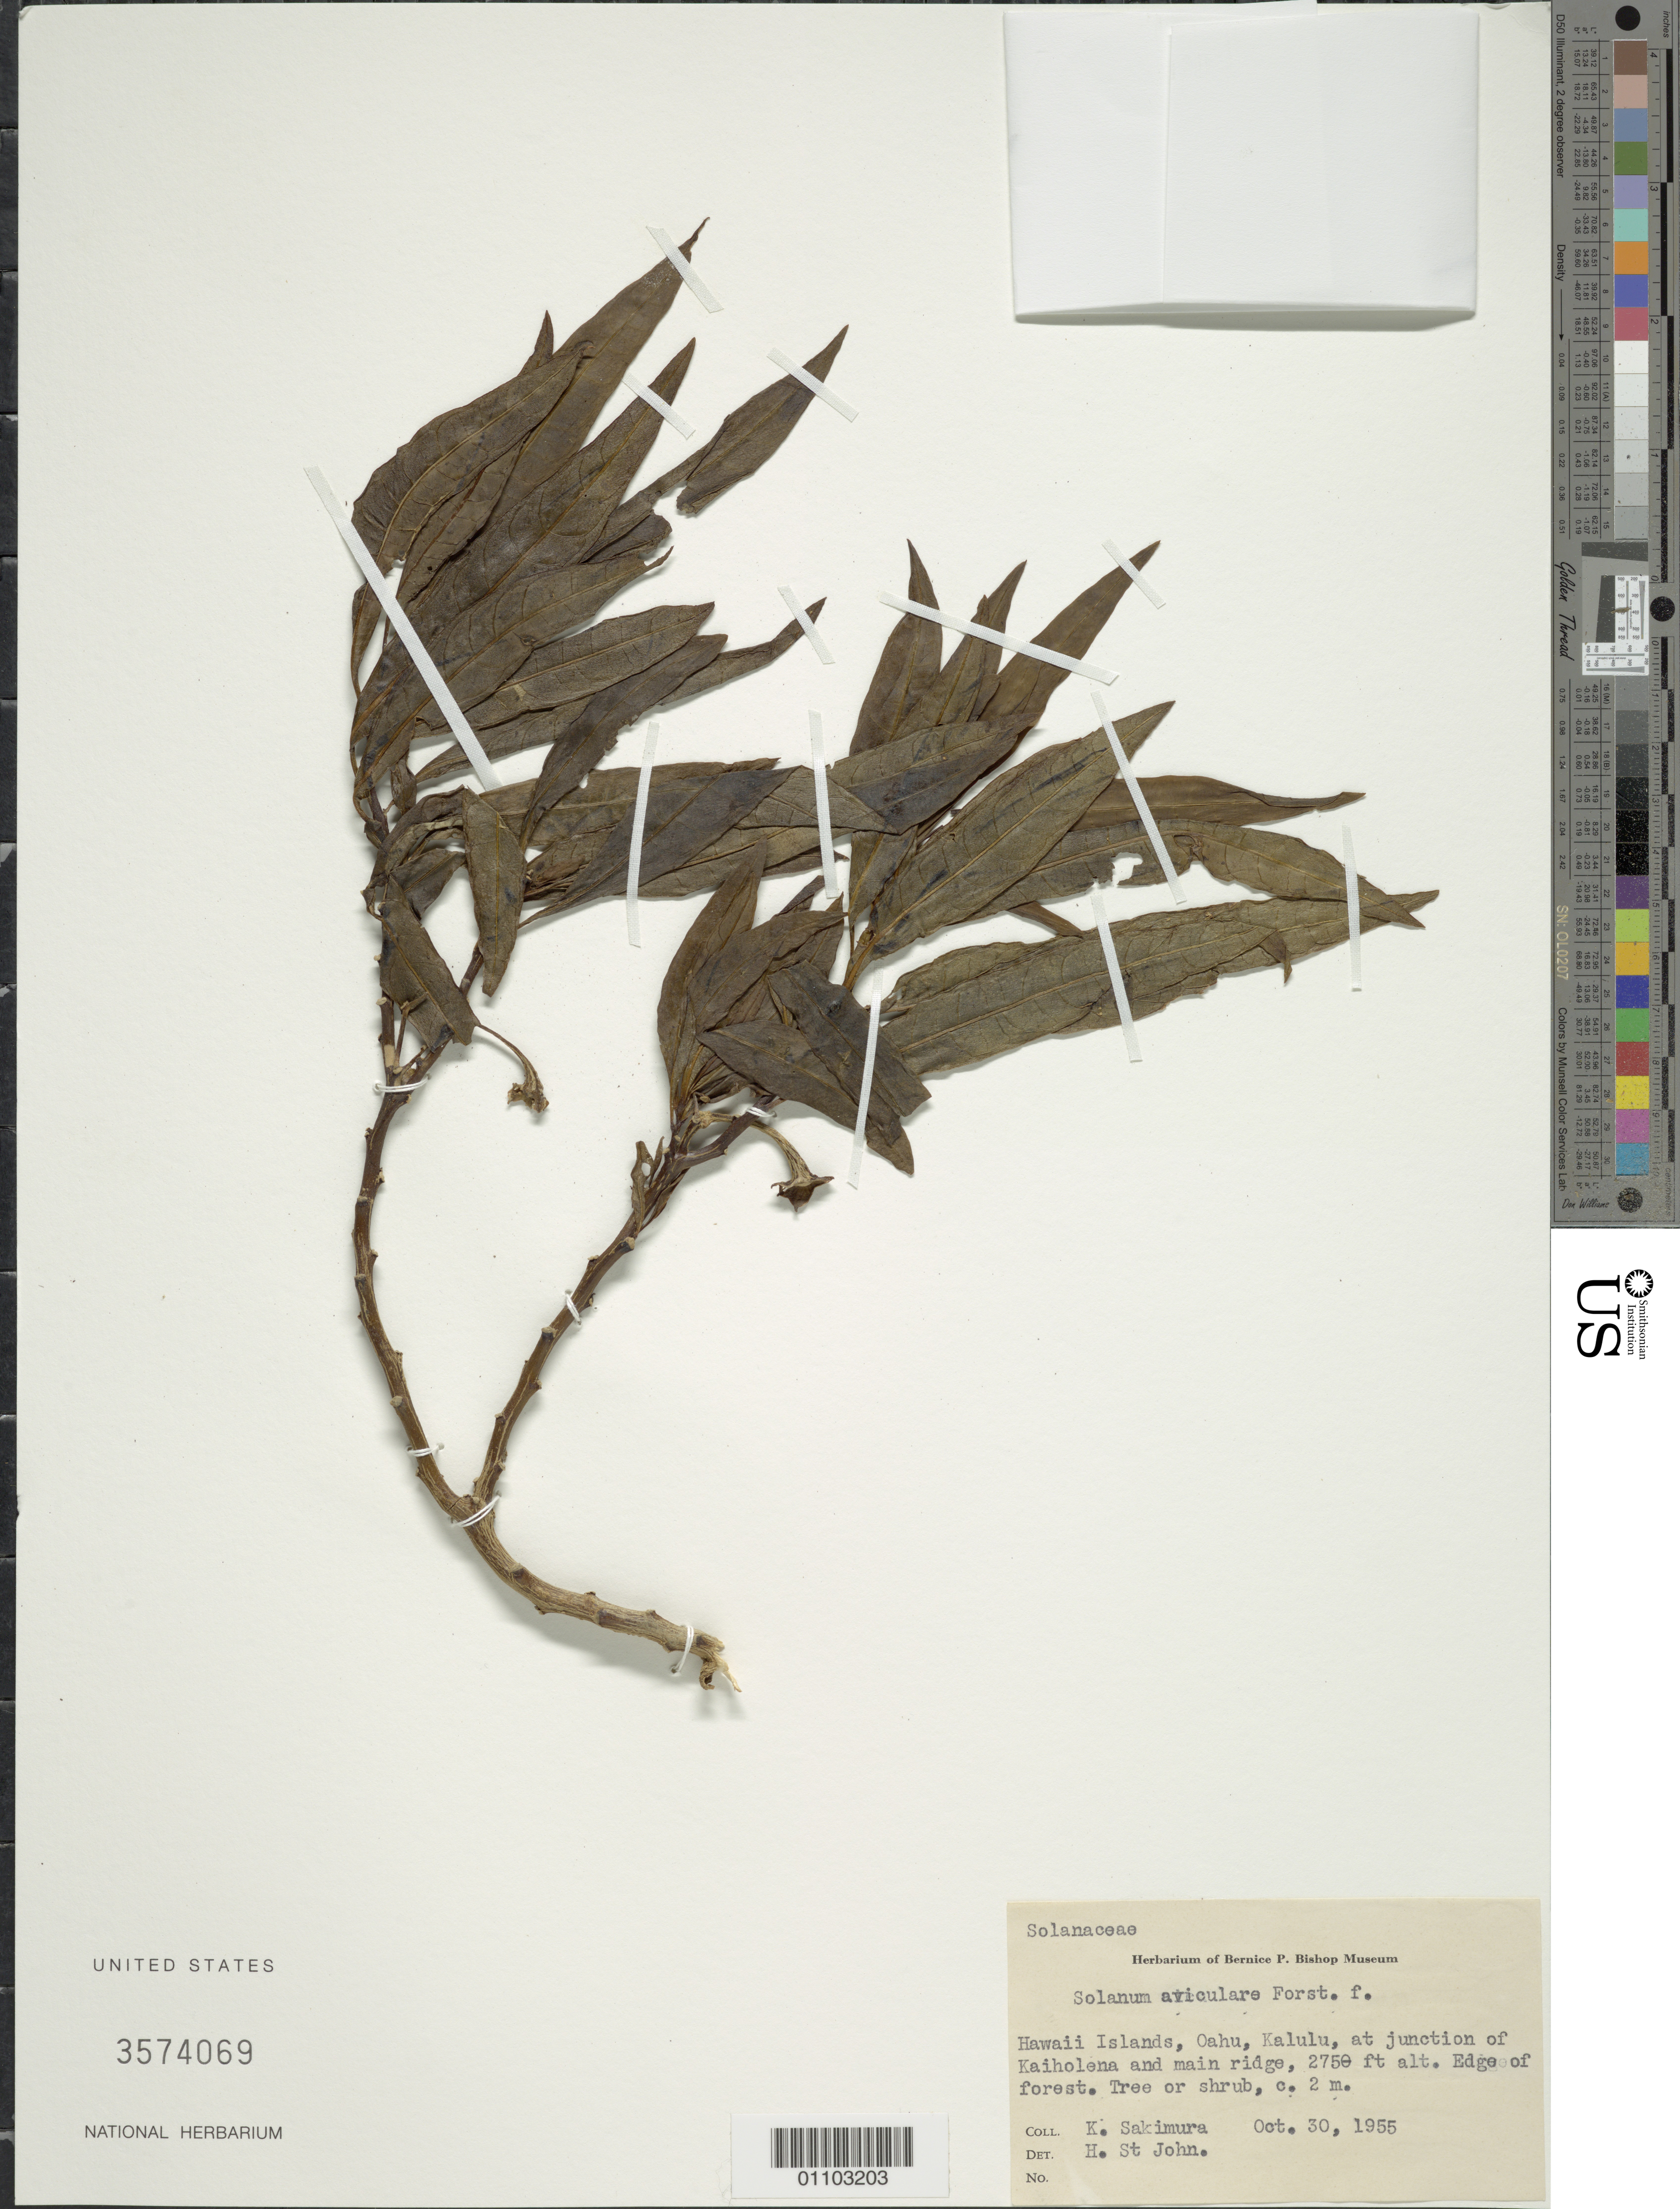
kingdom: Plantae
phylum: Tracheophyta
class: Magnoliopsida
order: Solanales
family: Solanaceae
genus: Solanum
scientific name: Solanum aviculare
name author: G. Forst.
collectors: K. Sakimura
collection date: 1955-10-30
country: United States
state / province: Hawaii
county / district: Honolulu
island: Oahu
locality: Kalulu, at junction of Kaiholena and main ridge.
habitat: Edge of forest.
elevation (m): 84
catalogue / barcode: US 3574069